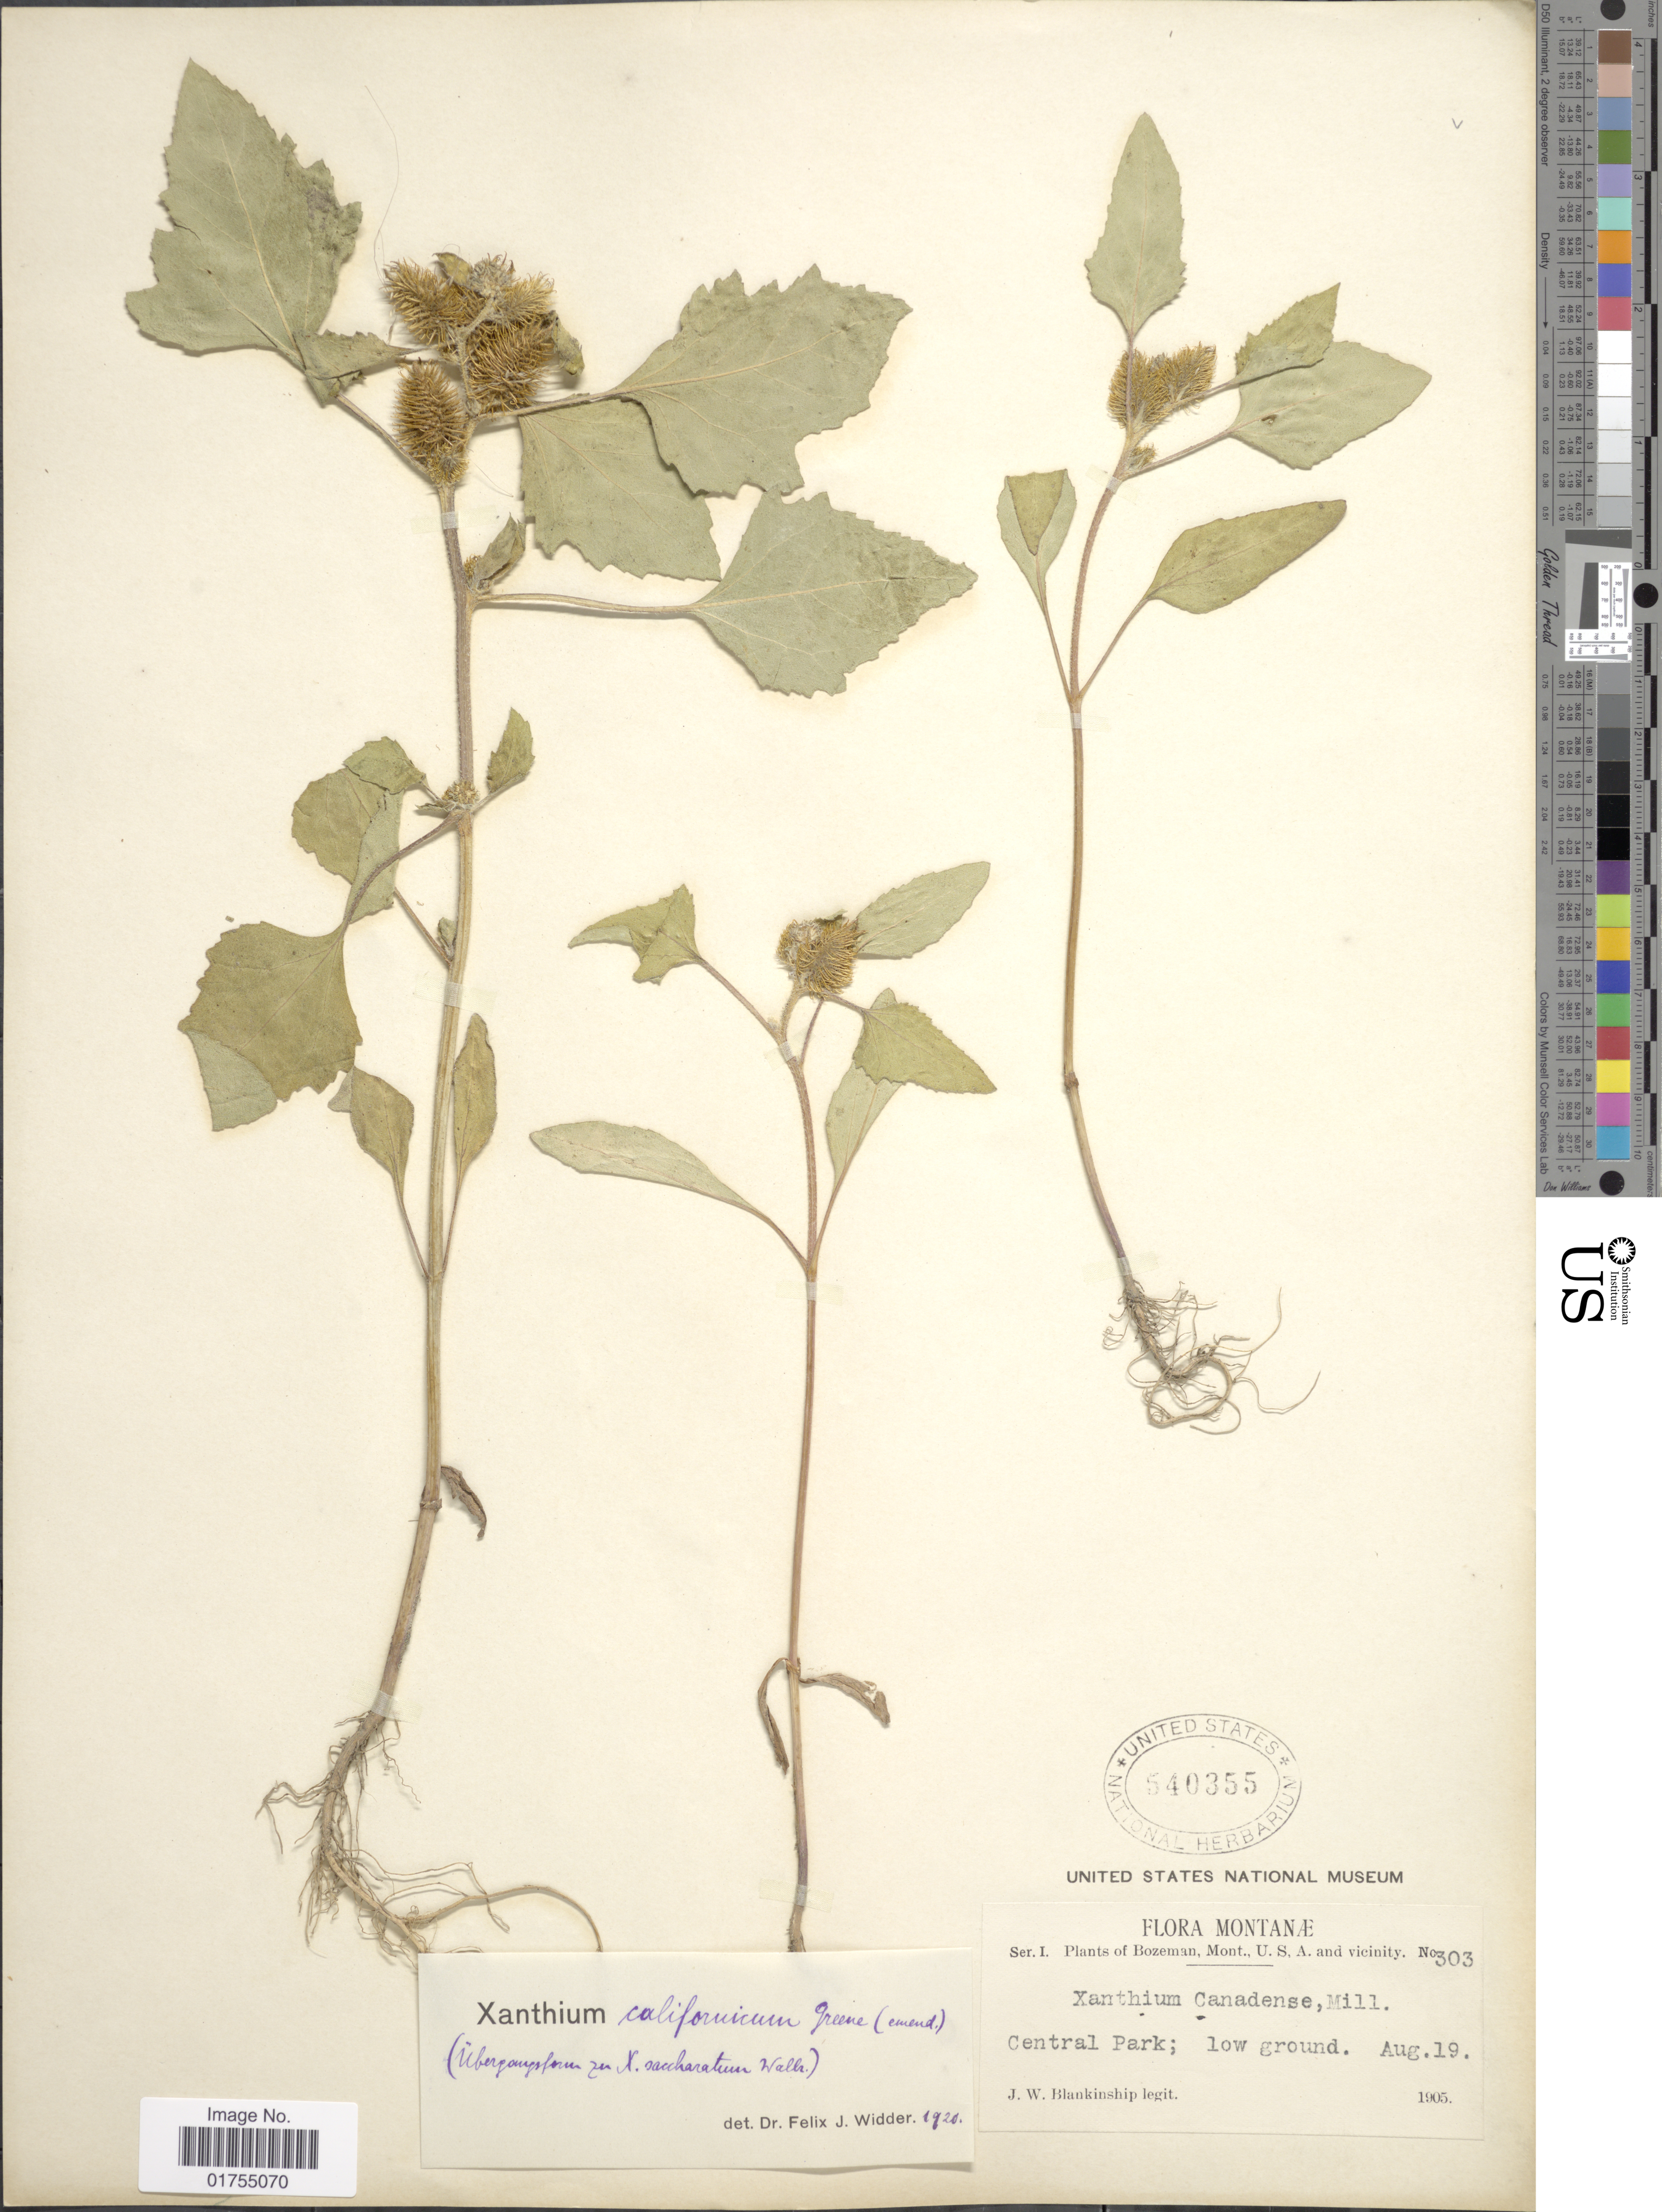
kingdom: Plantae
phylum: Tracheophyta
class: Magnoliopsida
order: Asterales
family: Asteraceae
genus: Xanthium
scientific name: Xanthium californicum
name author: Greene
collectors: J. W. Blankinship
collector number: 303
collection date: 1905-08-19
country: United States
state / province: Montana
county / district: Gallatin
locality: Bozeman. Central Park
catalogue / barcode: US 540355